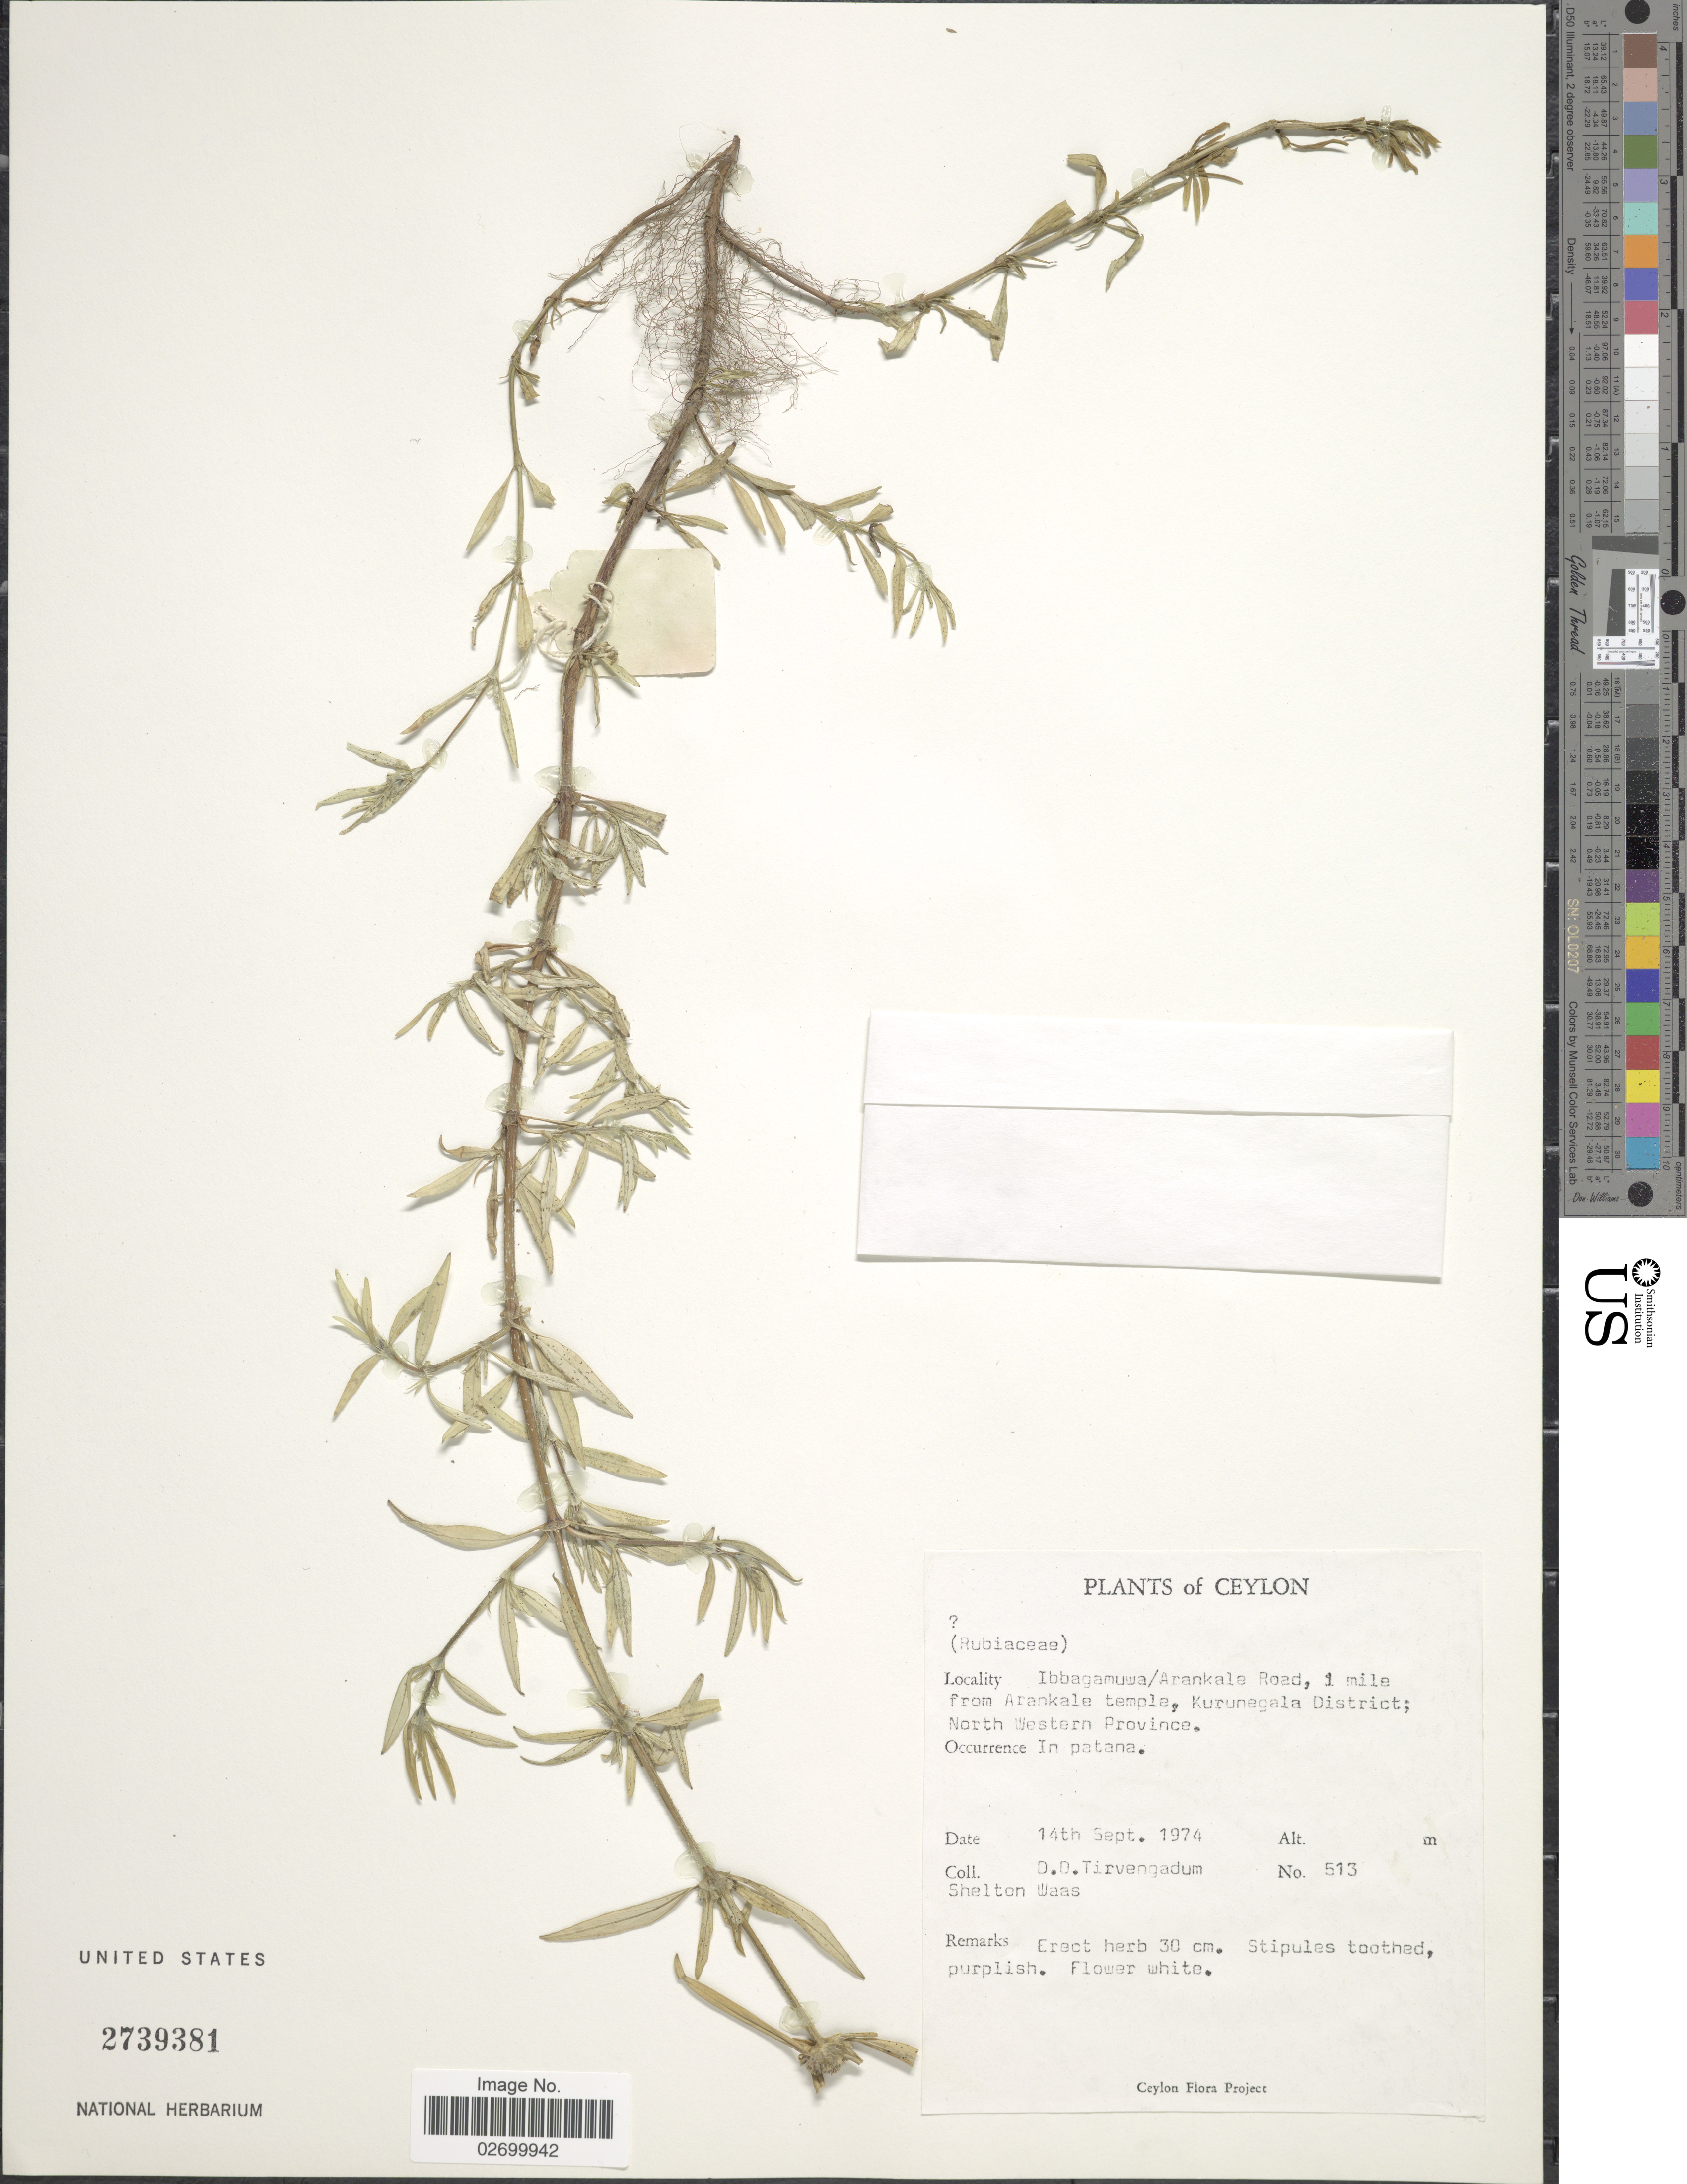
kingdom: Plantae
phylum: Tracheophyta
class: Magnoliopsida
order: Gentianales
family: Rubiaceae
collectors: D. Tirvengadum & S. Waas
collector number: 513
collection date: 1974-09-14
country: Sri Lanka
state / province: North Western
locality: Ceylon, Ibbagamuwa/ Arankale Road 1 nile from Arankale temple, Kurunegala District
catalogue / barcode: US 2739381